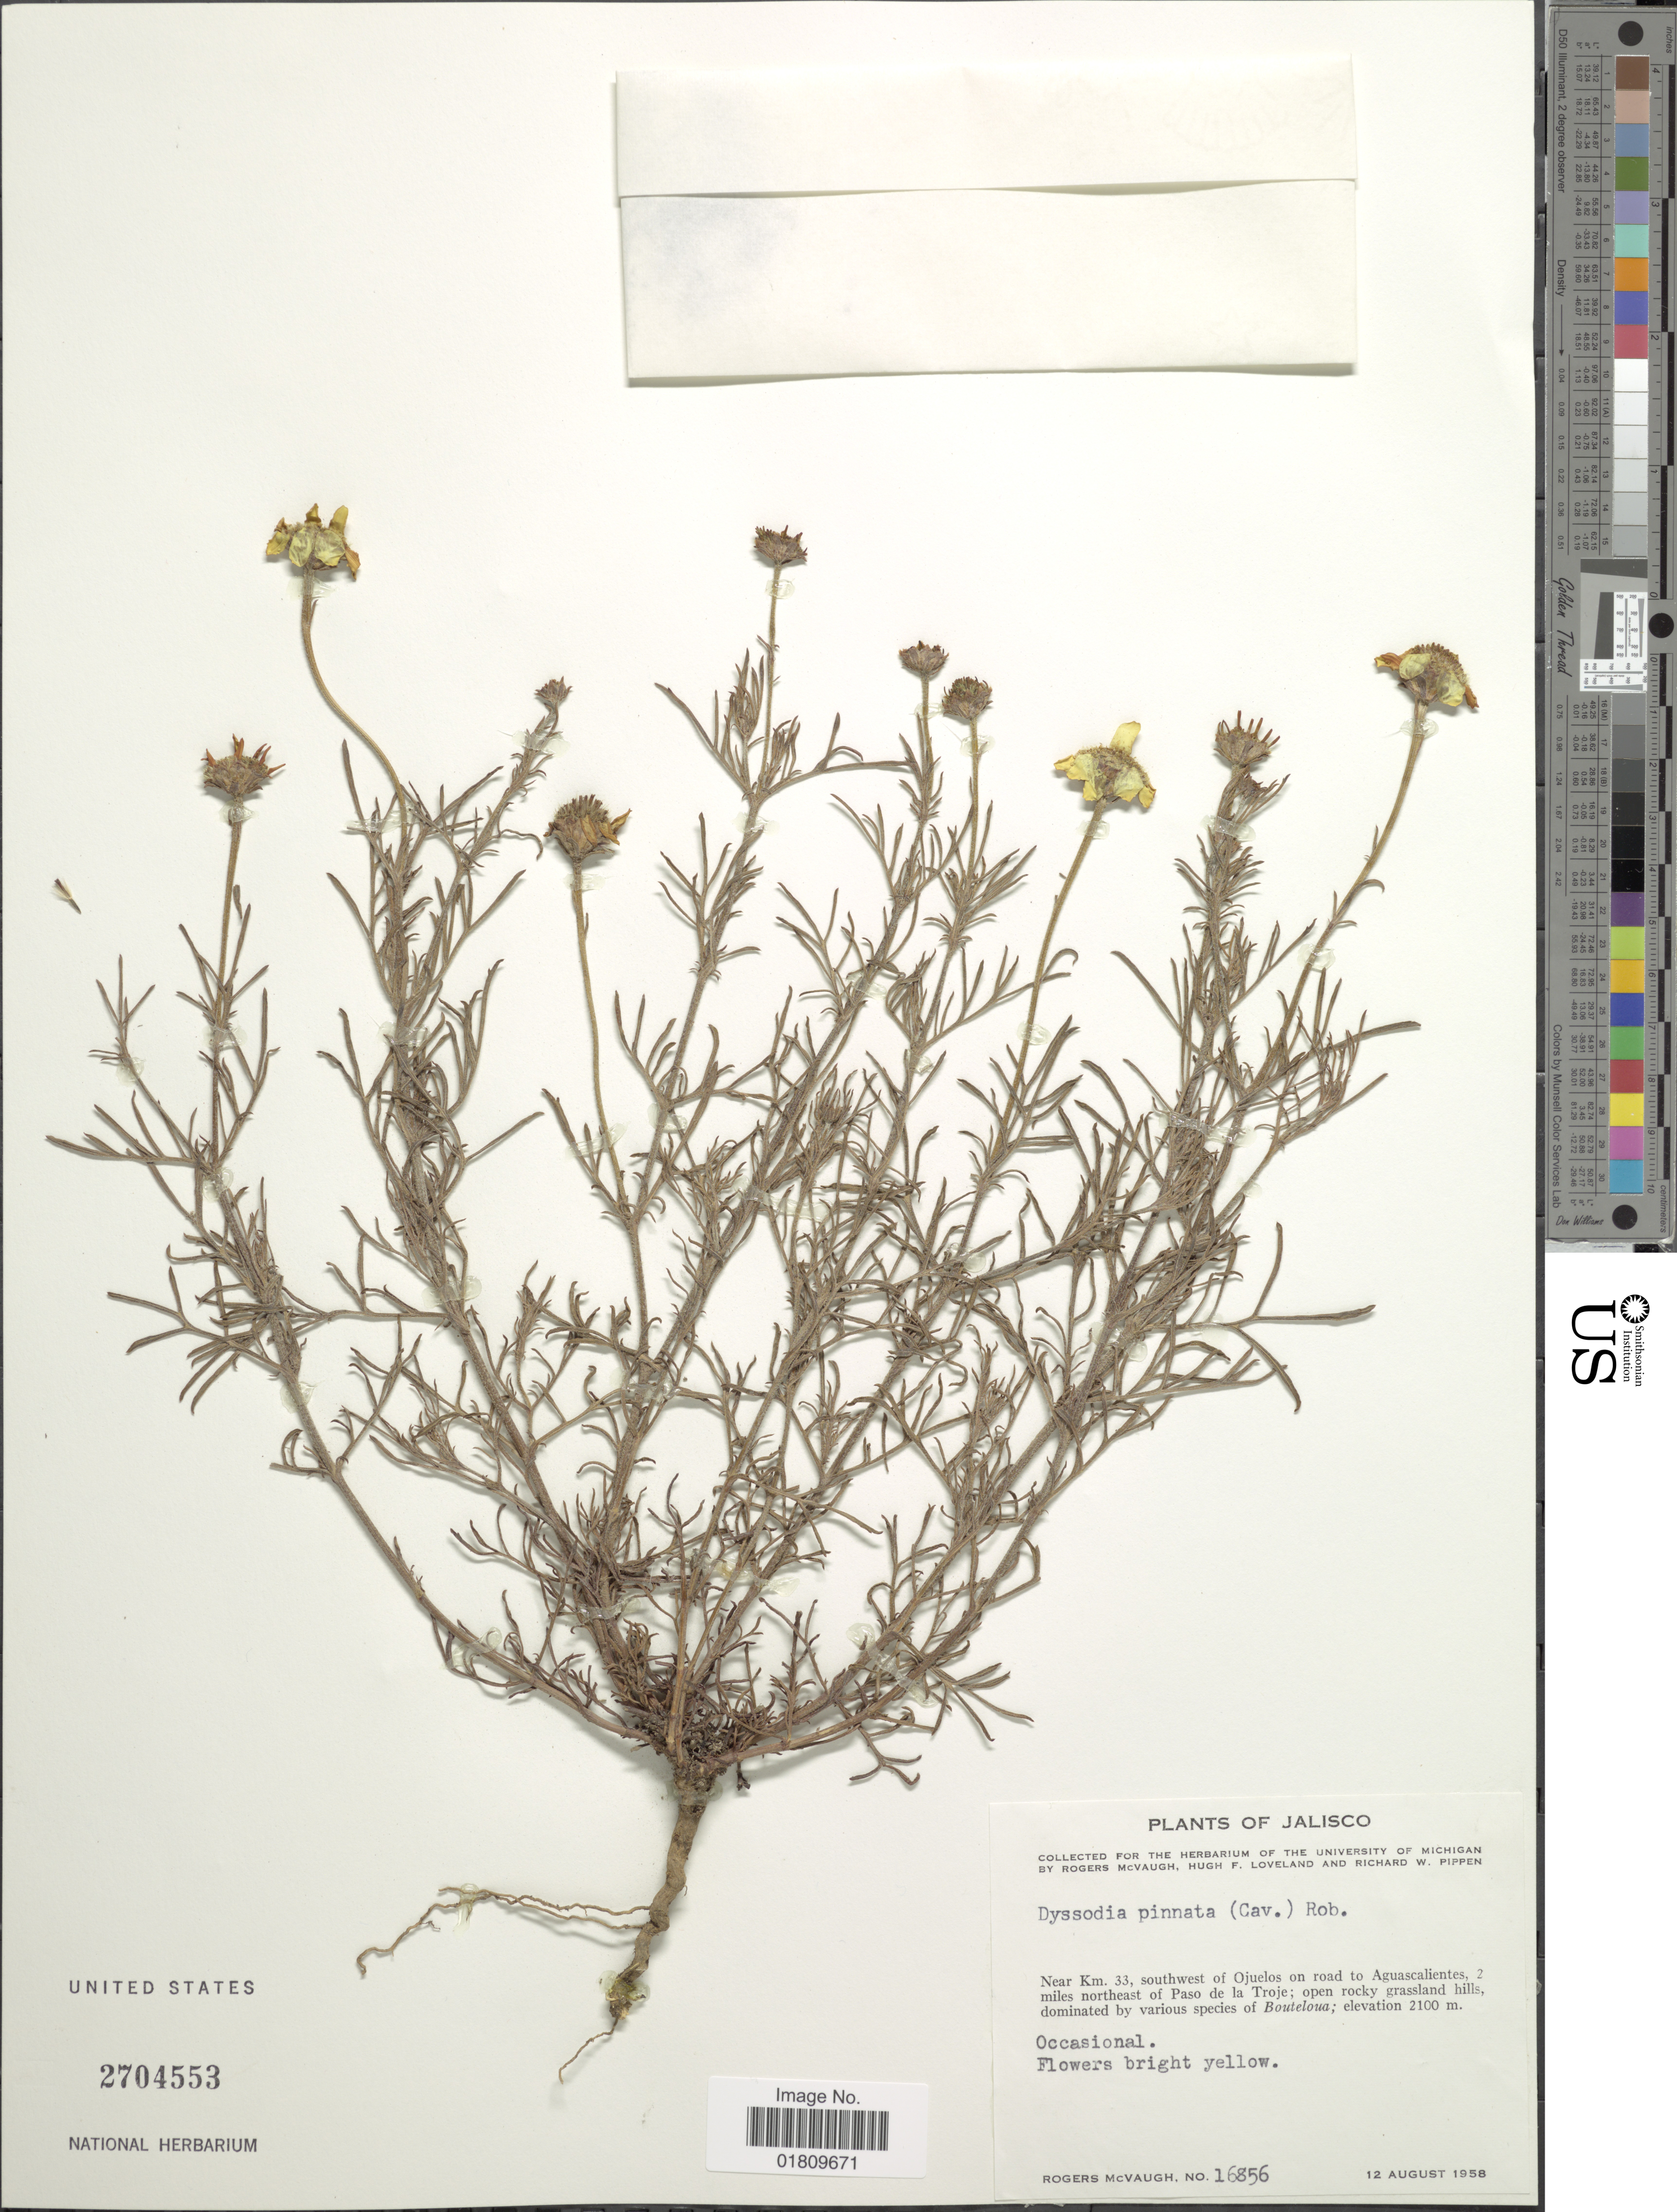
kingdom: Plantae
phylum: Tracheophyta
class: Magnoliopsida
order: Asterales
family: Asteraceae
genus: Dyssodia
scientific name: Dyssodia pinnata var. glabrescens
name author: Strother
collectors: R. McVaugh, H. Loveland & R. W. Pippen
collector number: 16856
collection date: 1958-08-12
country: Mexico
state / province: Jalisco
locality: Near km. 33, southwest of Ojuelos on road to Aguascalientes, 2 miles, northeast of Paso de la Troje; open rocky grassland hills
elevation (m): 2100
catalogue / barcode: US 2704553